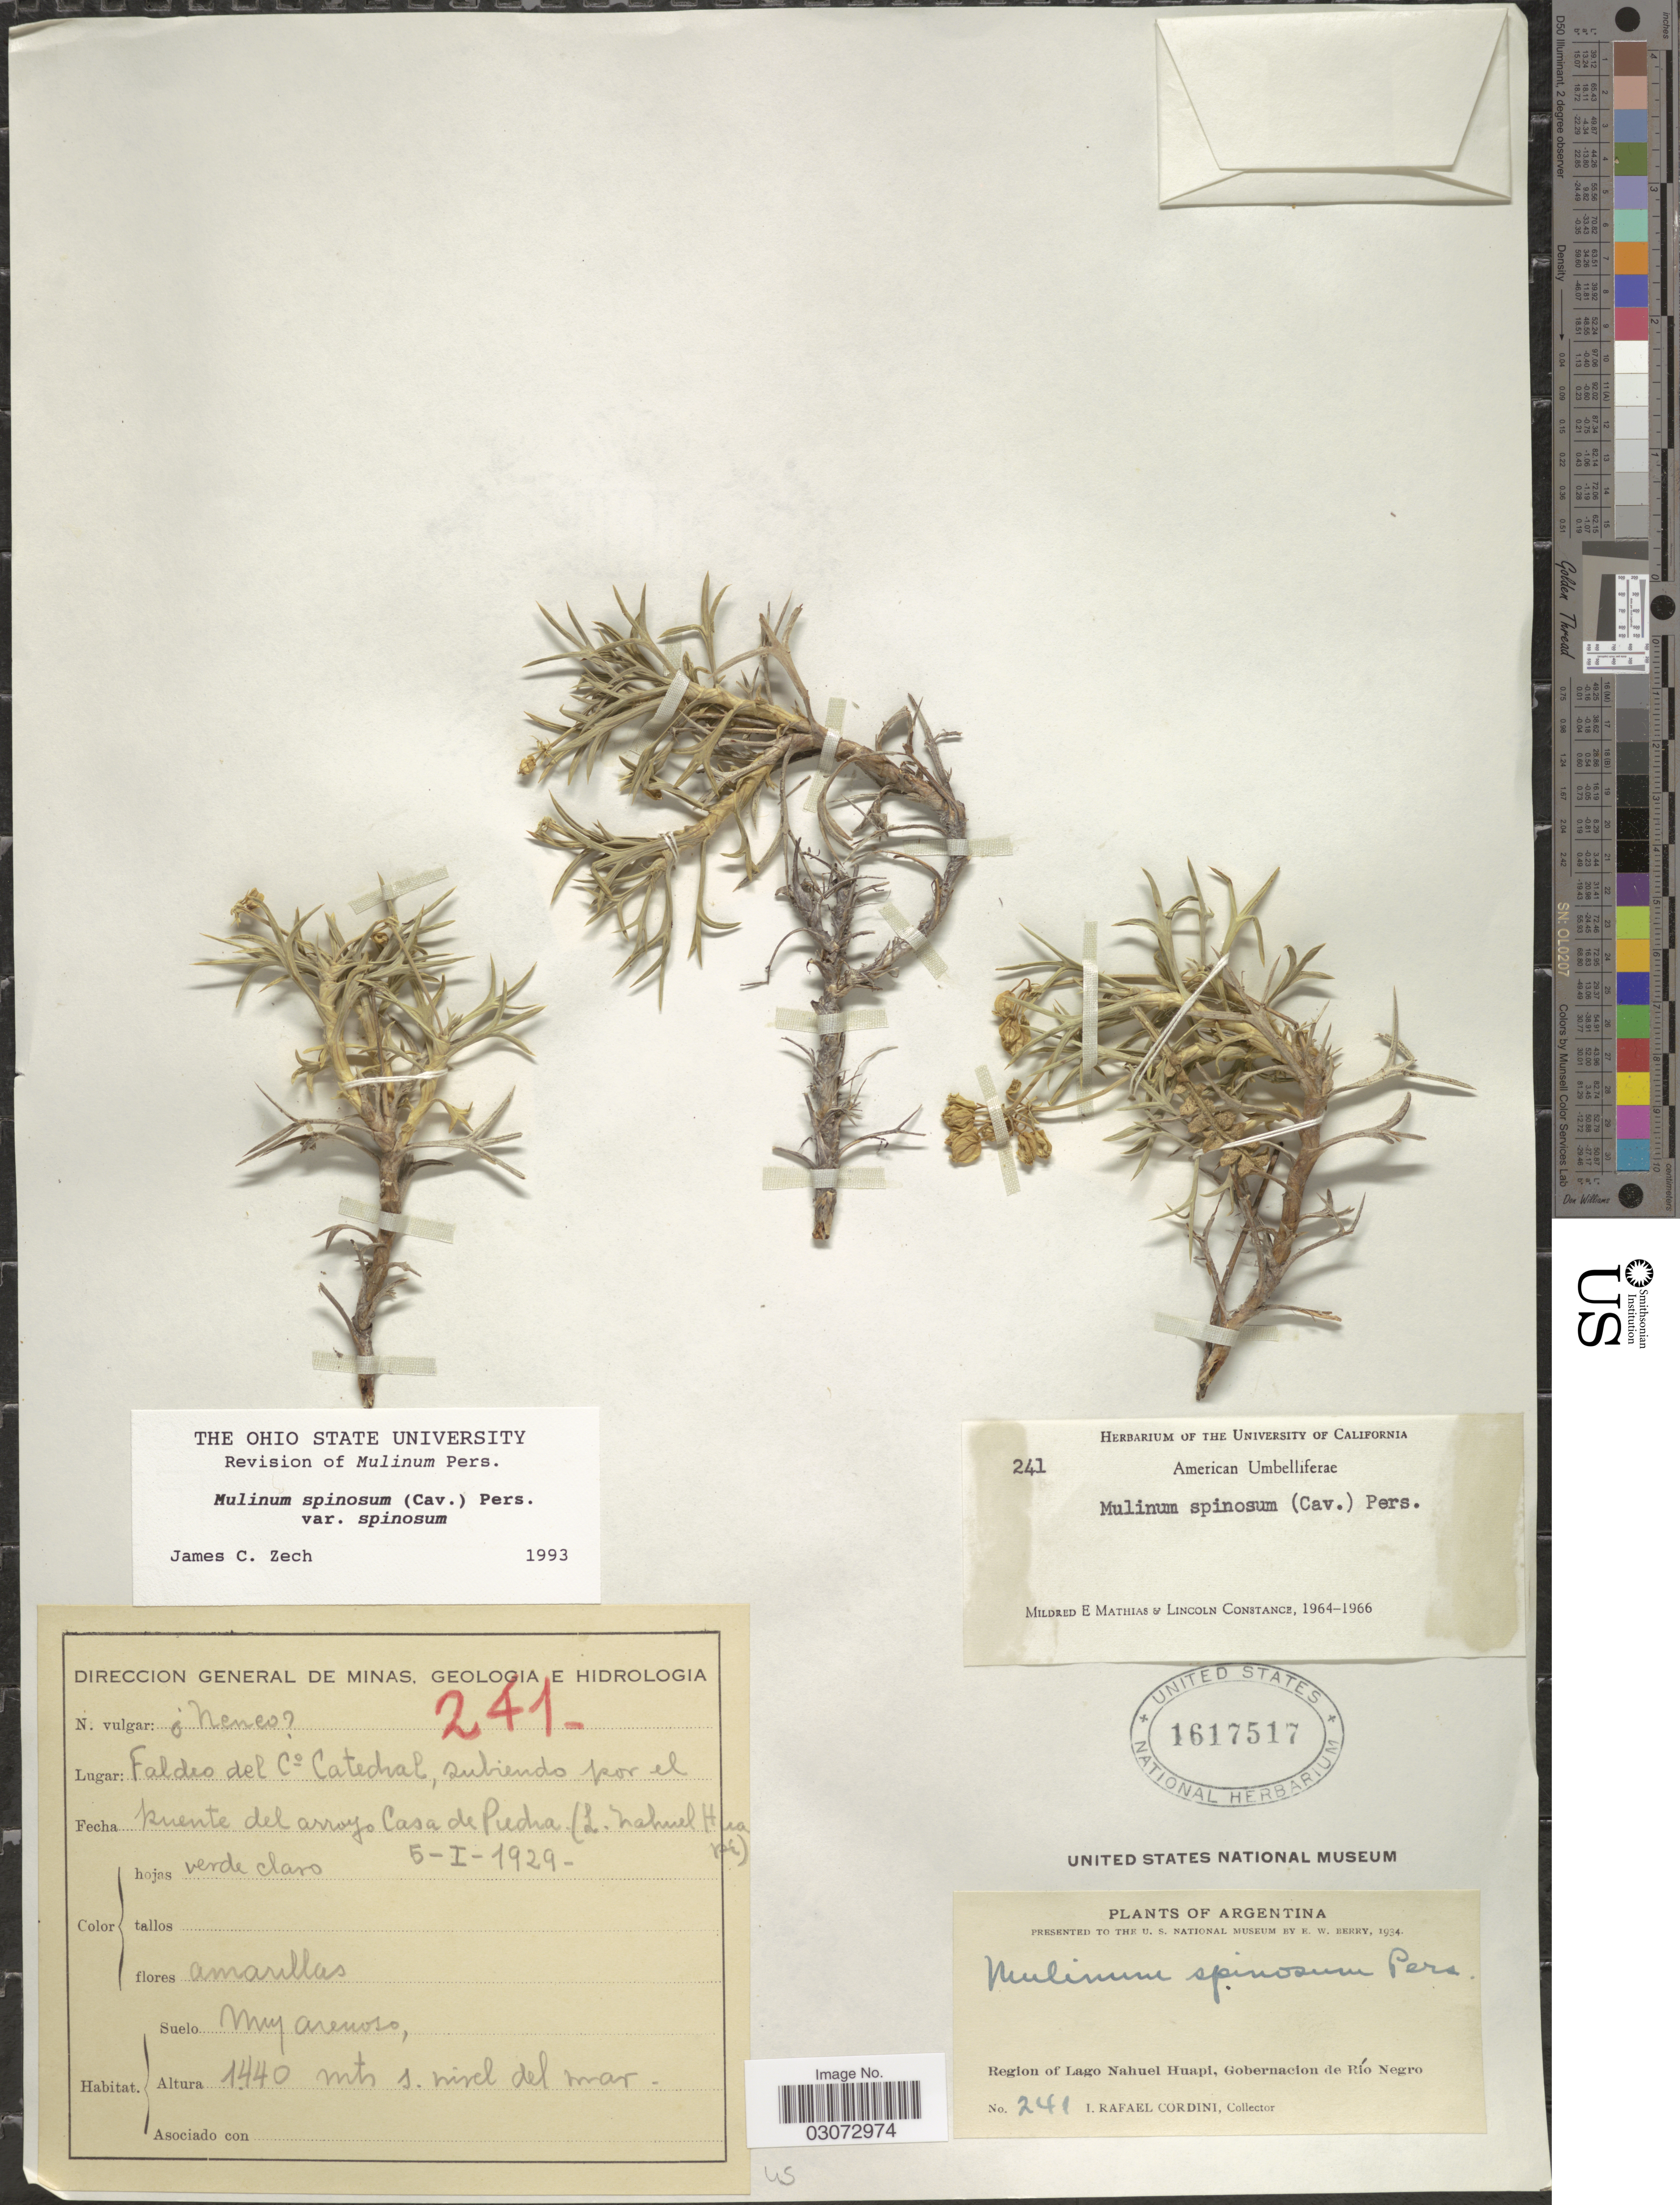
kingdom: Plantae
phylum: Tracheophyta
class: Magnoliopsida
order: Apiales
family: Apiaceae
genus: Mulinum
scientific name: Mulinum spinosum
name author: Pers.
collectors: I. Cordini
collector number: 241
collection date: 1929-01-05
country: Argentina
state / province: Rio Negro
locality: Region of Lago Nahuel Huapi, Gobernacion de Río Negro. Faldes del Co Catedral, subiendo por el puente del arroyo Casa de Piedra. (L. Nahuel Huapi).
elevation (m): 1440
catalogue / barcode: US 1617517